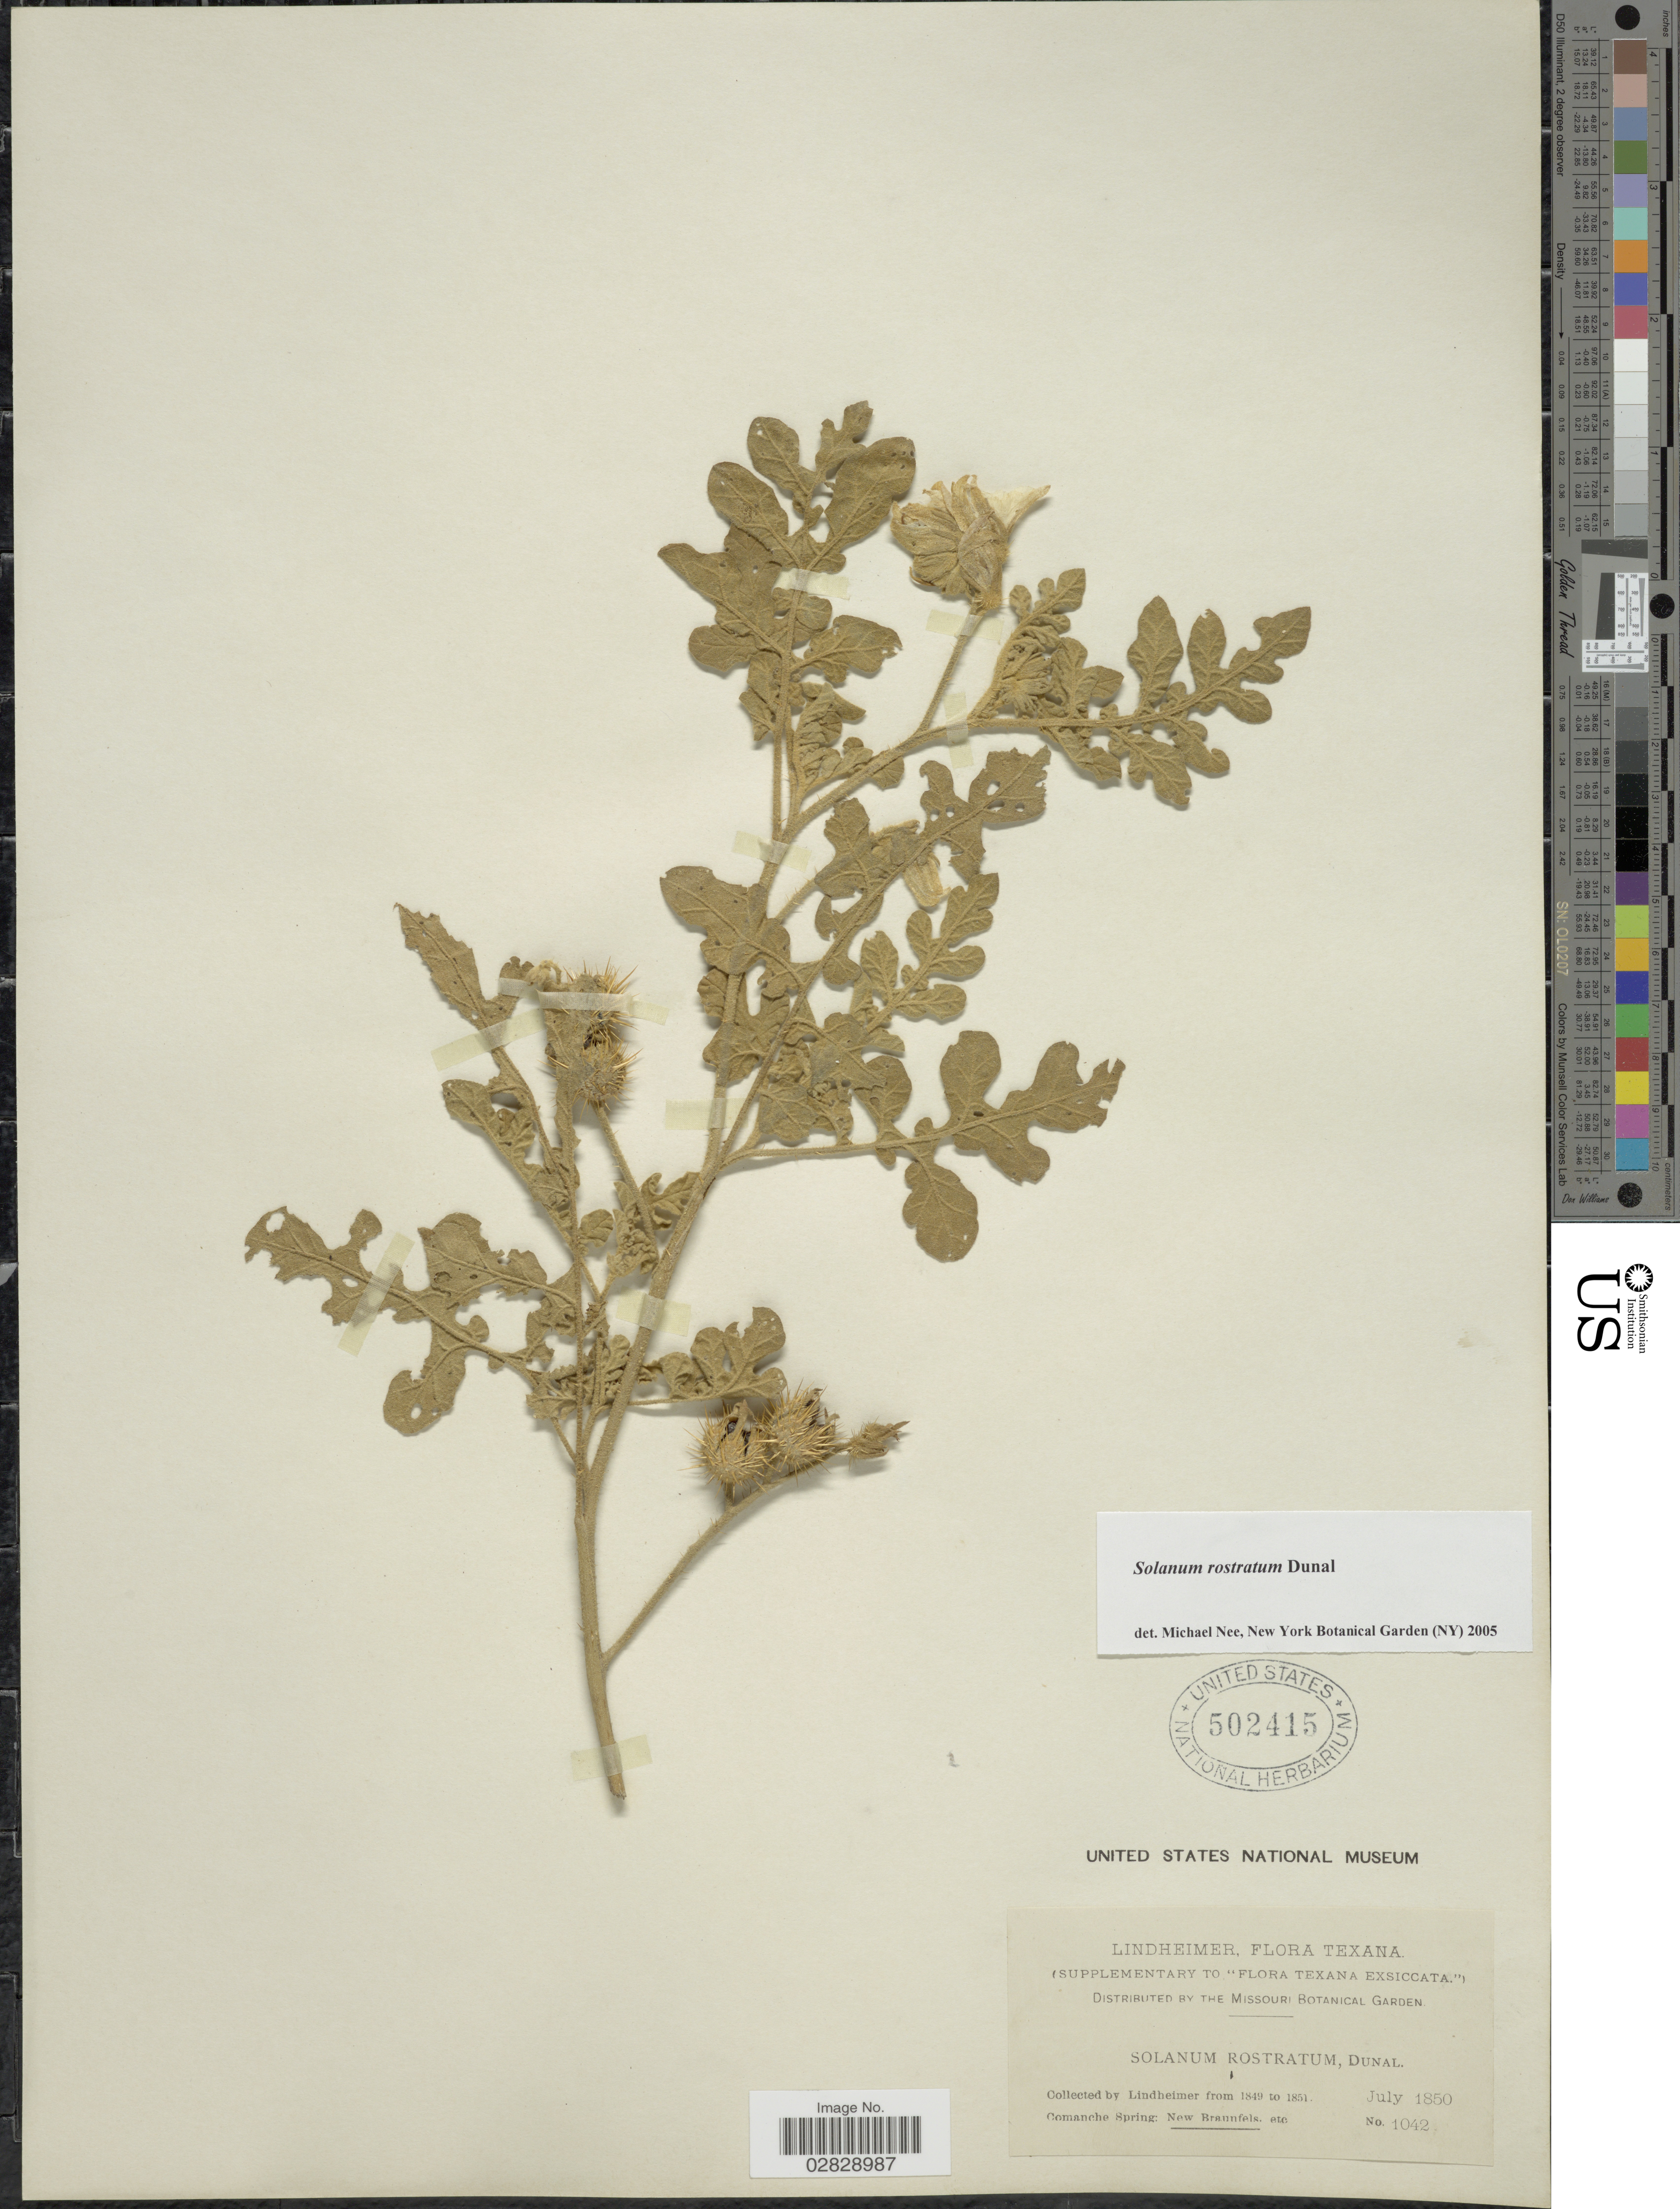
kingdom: Plantae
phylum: Tracheophyta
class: Magnoliopsida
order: Solanales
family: Solanaceae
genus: Solanum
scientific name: Solanum rostratum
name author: Dunal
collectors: -. Lindheimer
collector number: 1042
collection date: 1850-07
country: United States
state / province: Texas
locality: Texana. Comanche Spring: New Braunfels, etc.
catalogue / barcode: US 502415